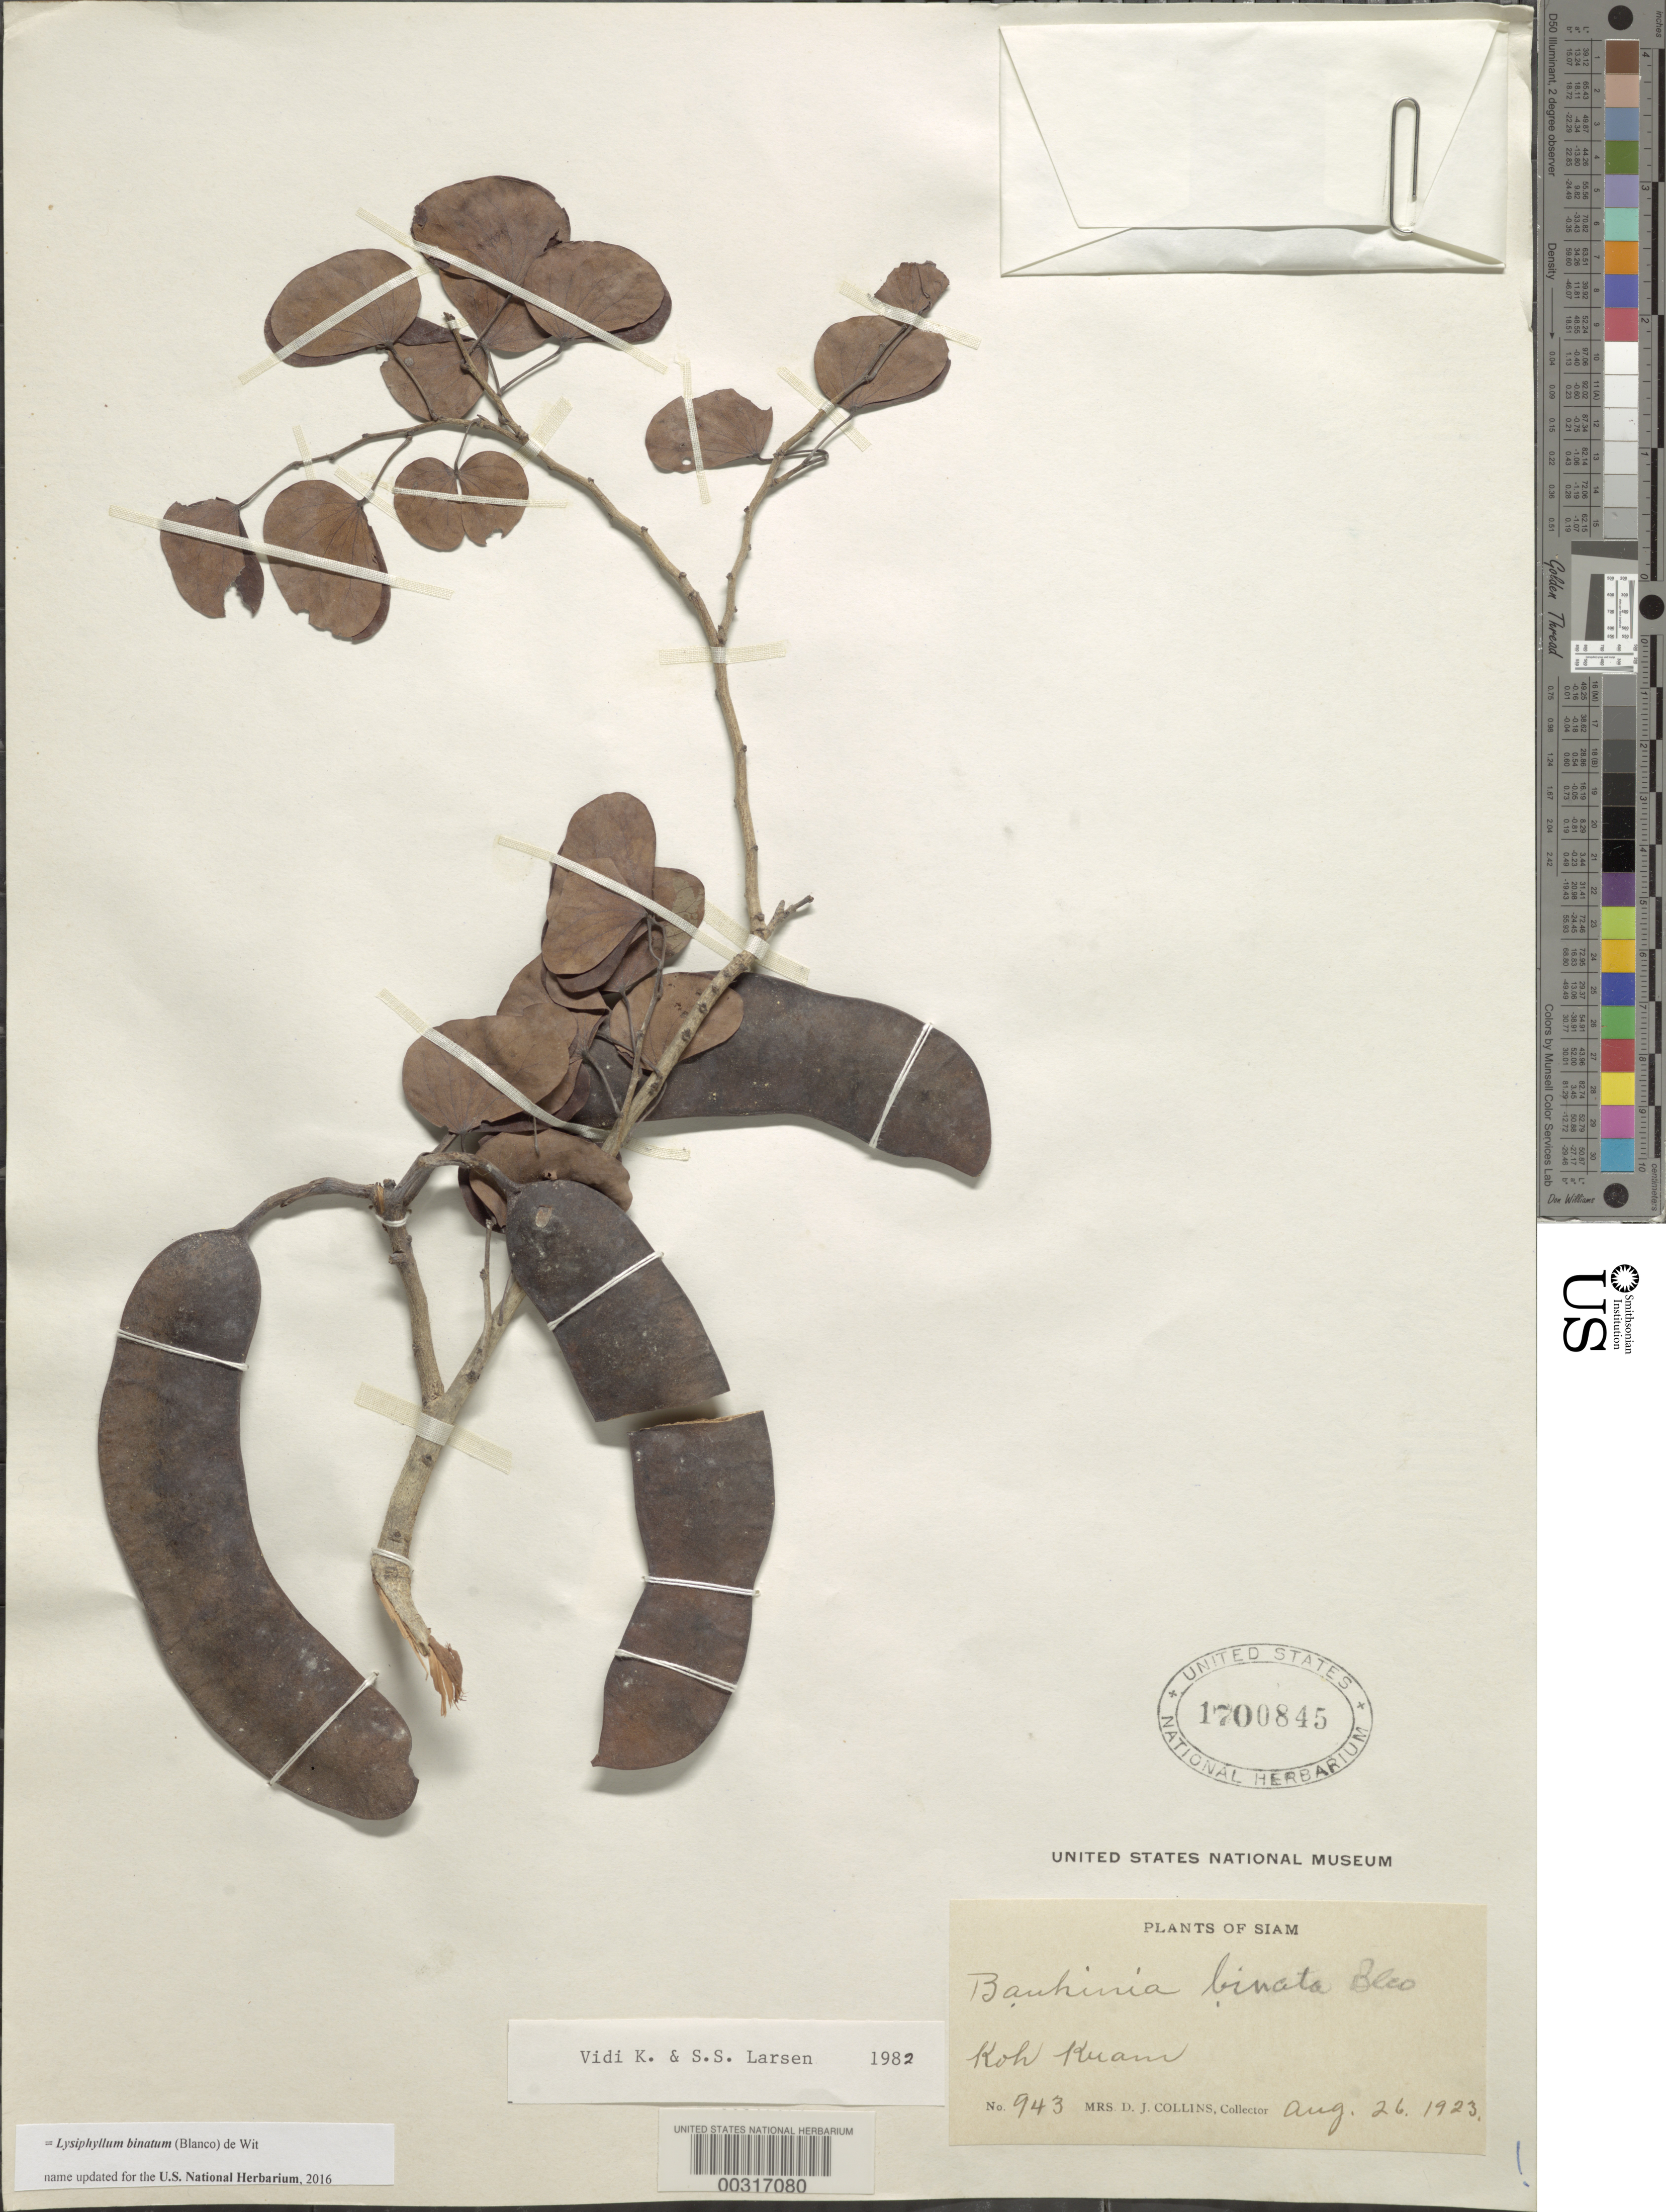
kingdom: Plantae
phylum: Tracheophyta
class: Magnoliopsida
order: Fabales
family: Fabaceae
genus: Tessmannia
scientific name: Tessmannia dewildemaniana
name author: Harms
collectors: Mrs. D. J. Collins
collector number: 943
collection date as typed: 26 Aug 1923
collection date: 1923-08-26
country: Thailand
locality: Koh kuam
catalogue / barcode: US 1700845